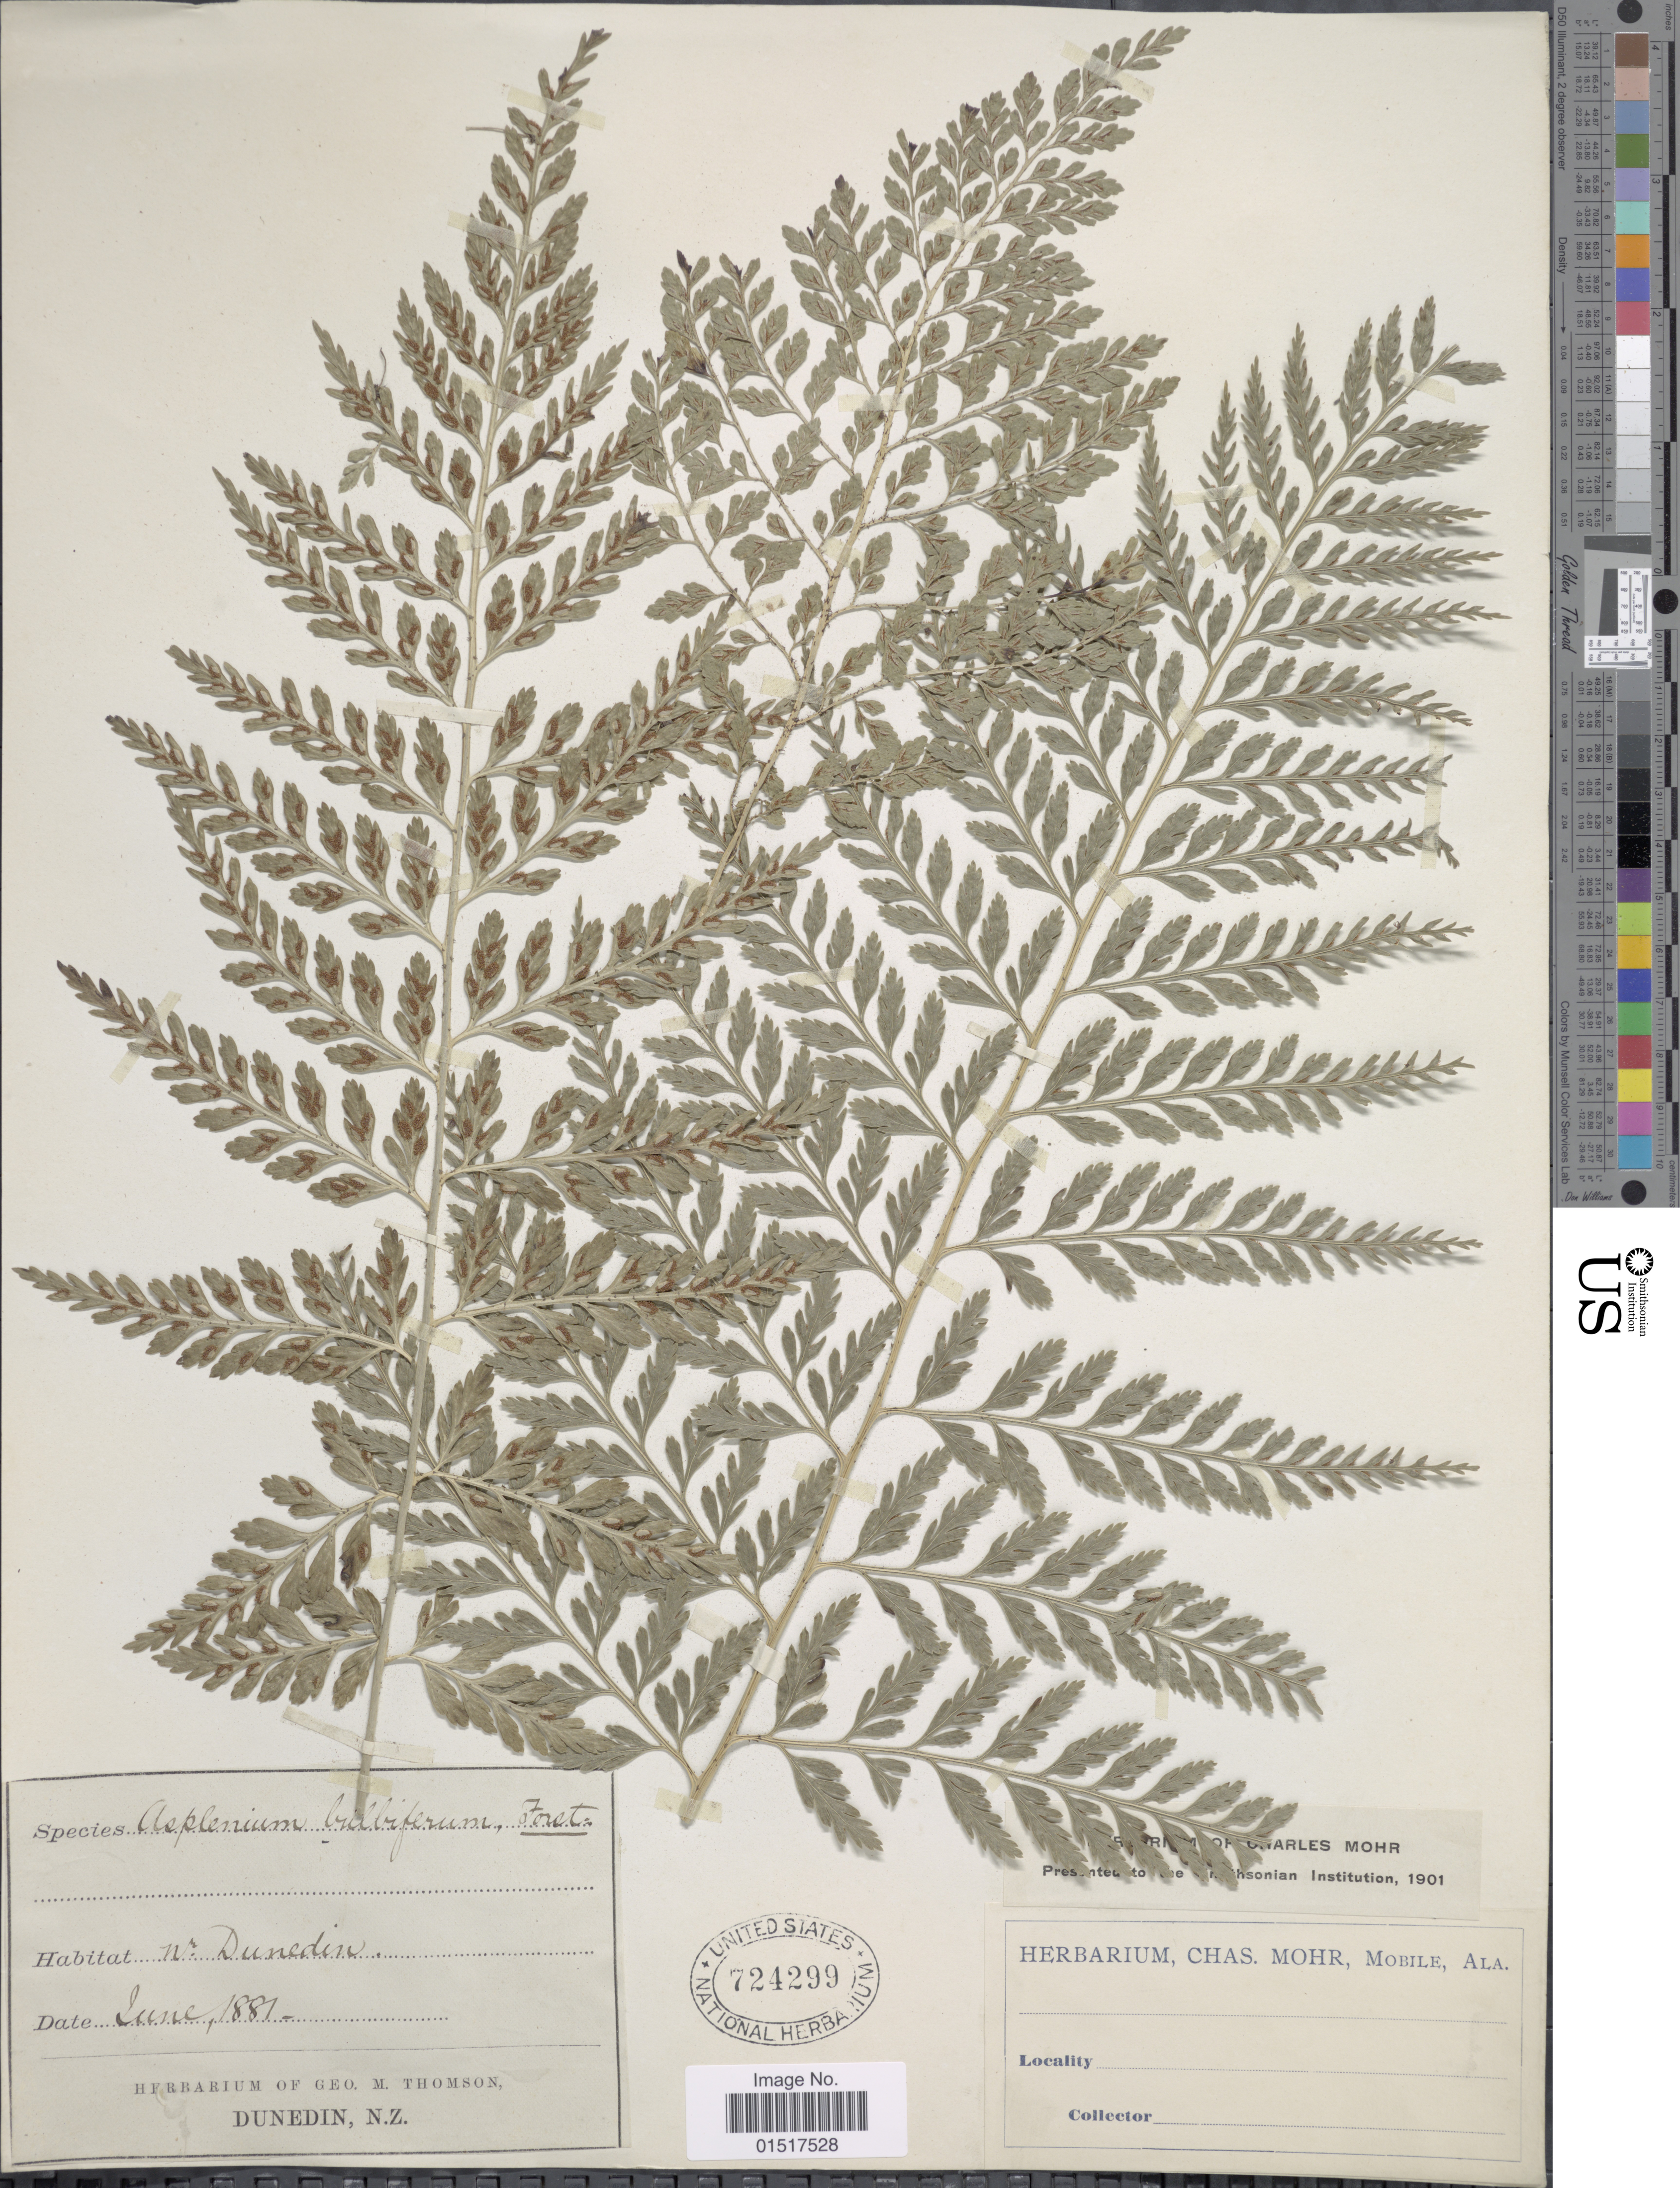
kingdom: Plantae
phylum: Tracheophyta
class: Polypodiopsida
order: Polypodiales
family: Aspleniaceae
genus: Asplenium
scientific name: Asplenium bulbiferum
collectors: ex herb. Geo. M. Thomson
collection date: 1881-06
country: New Zealand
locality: Nr. Dunedin.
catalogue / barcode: US 724299